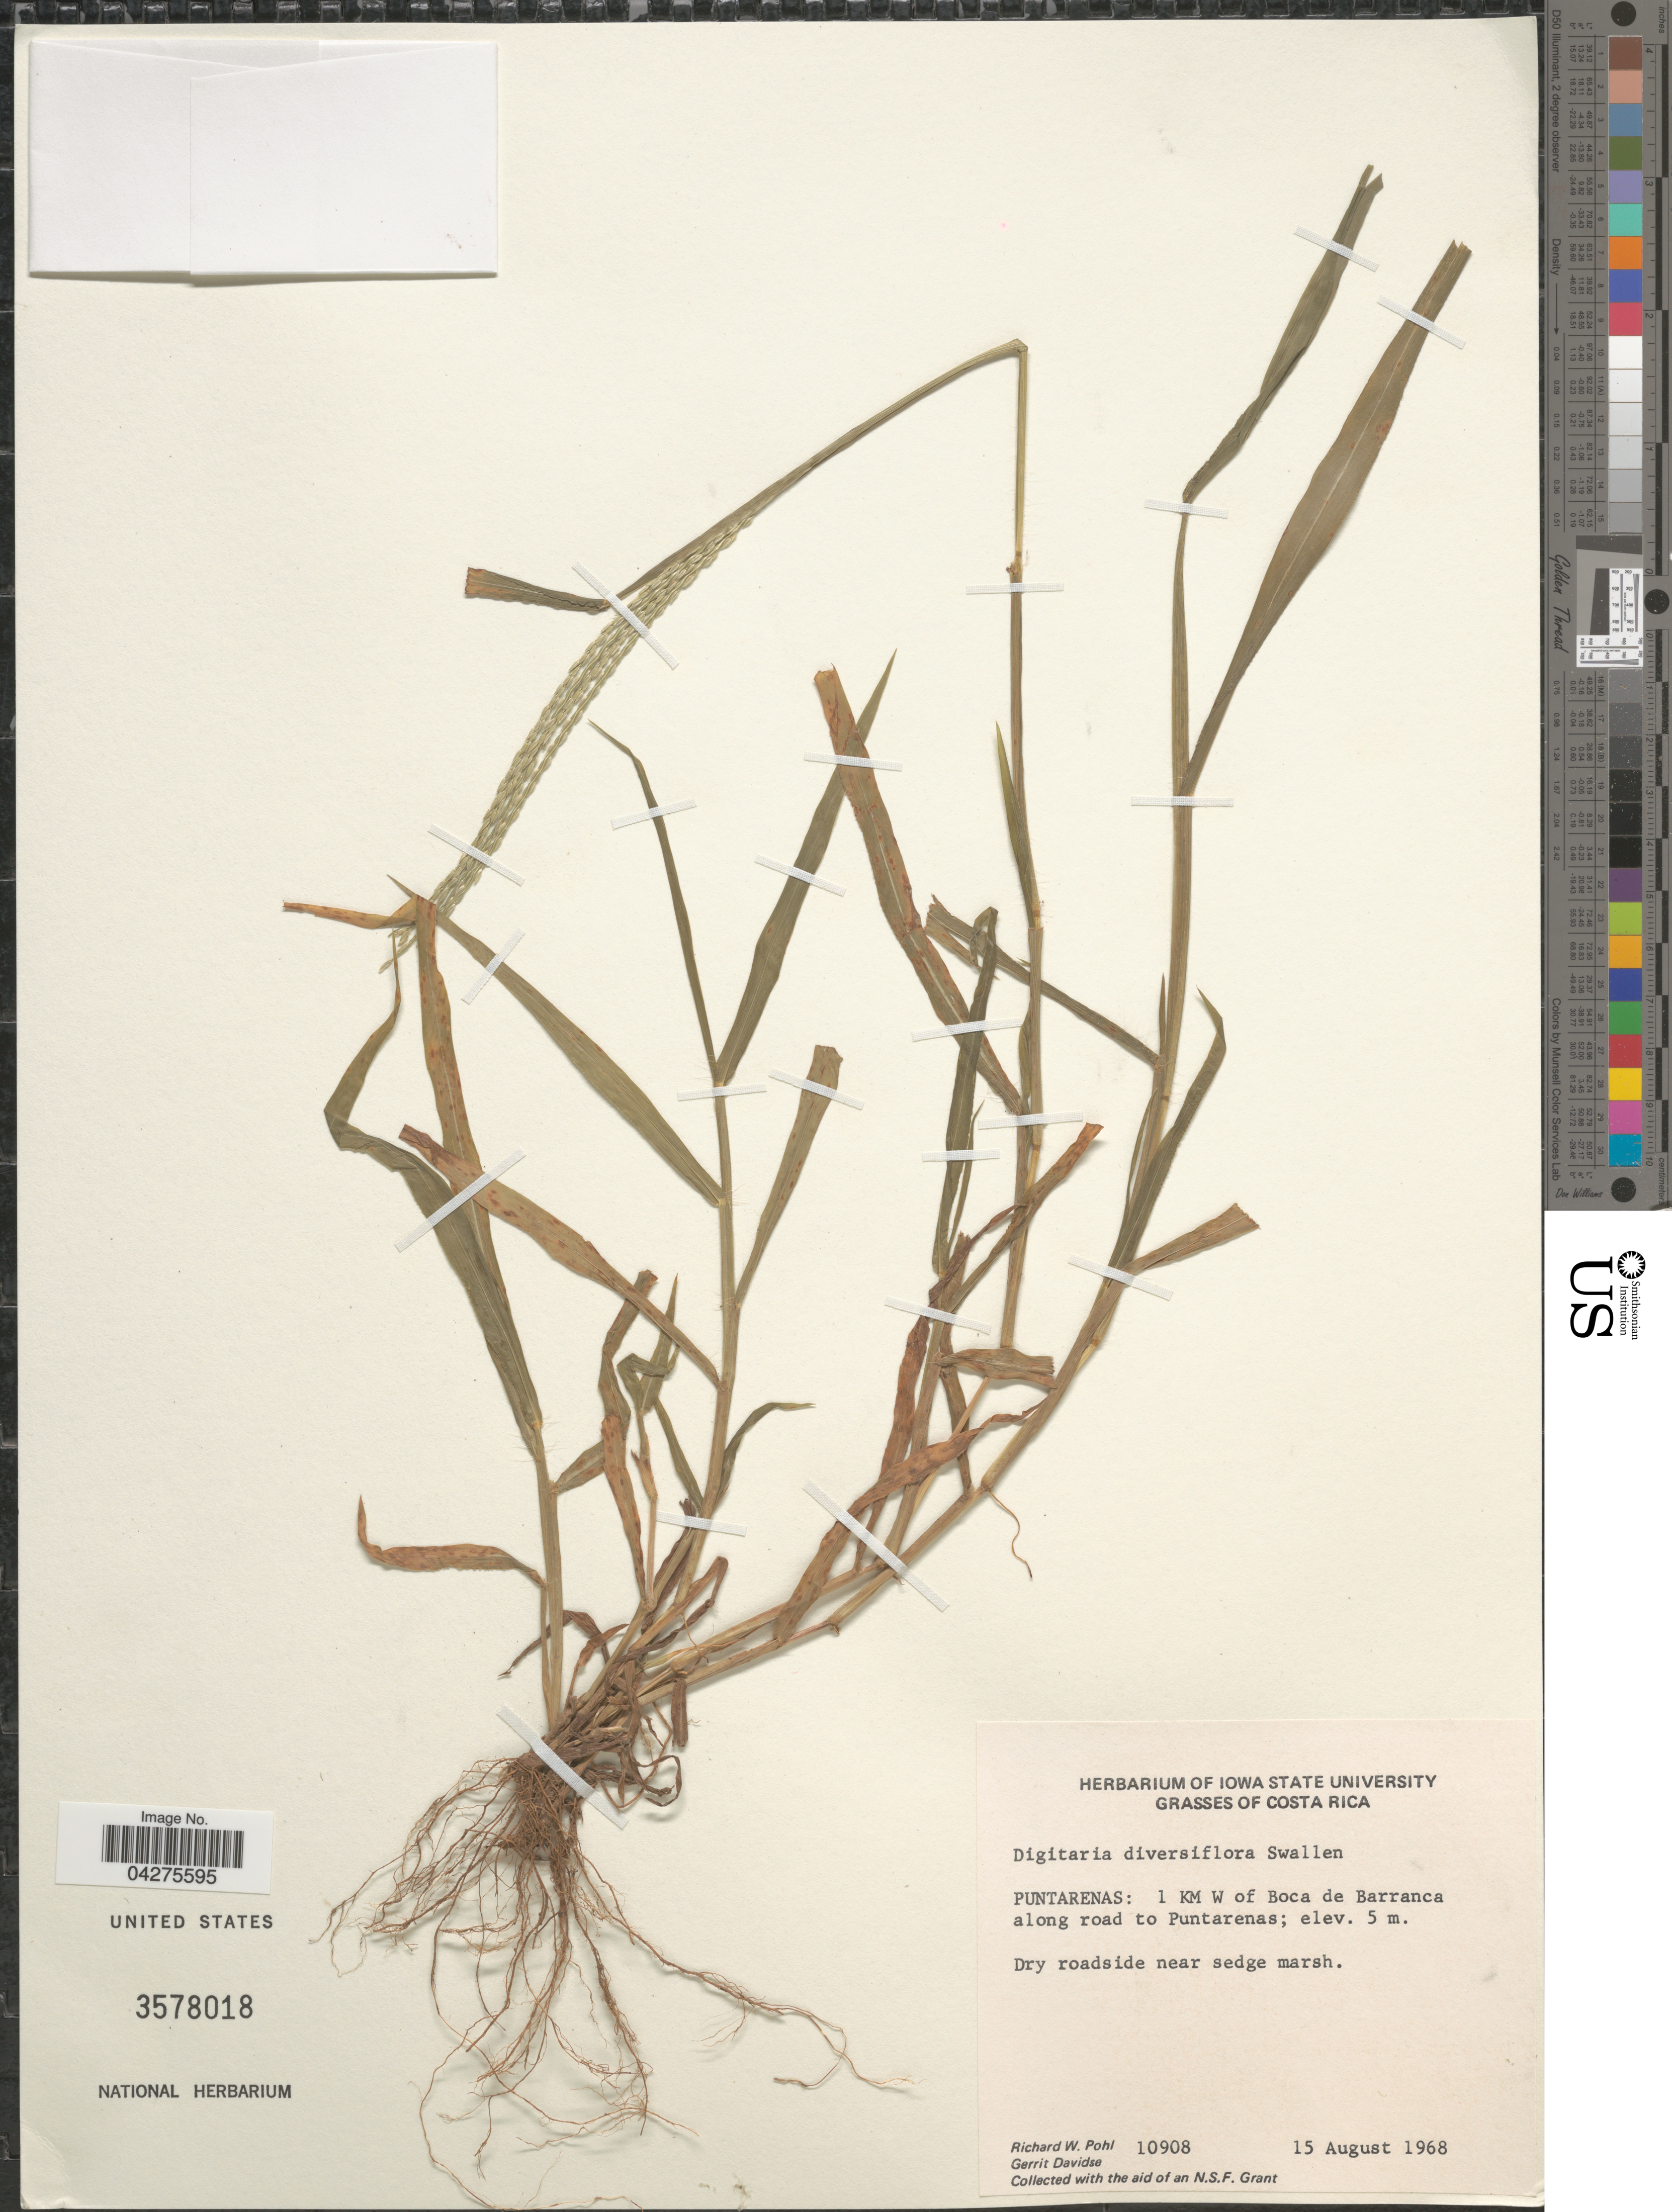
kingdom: Plantae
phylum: Tracheophyta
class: Liliopsida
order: Poales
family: Poaceae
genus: Digitaria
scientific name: Digitaria bicornis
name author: (Lam.) Roem. & Schult.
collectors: R. W. Pohl & G. Davidse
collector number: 10908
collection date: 1968-08-15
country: Costa Rica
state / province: Puntarenas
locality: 1 KM W of Boca de Barranca along road to Puntarenas.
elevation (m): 5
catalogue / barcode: US 3578018